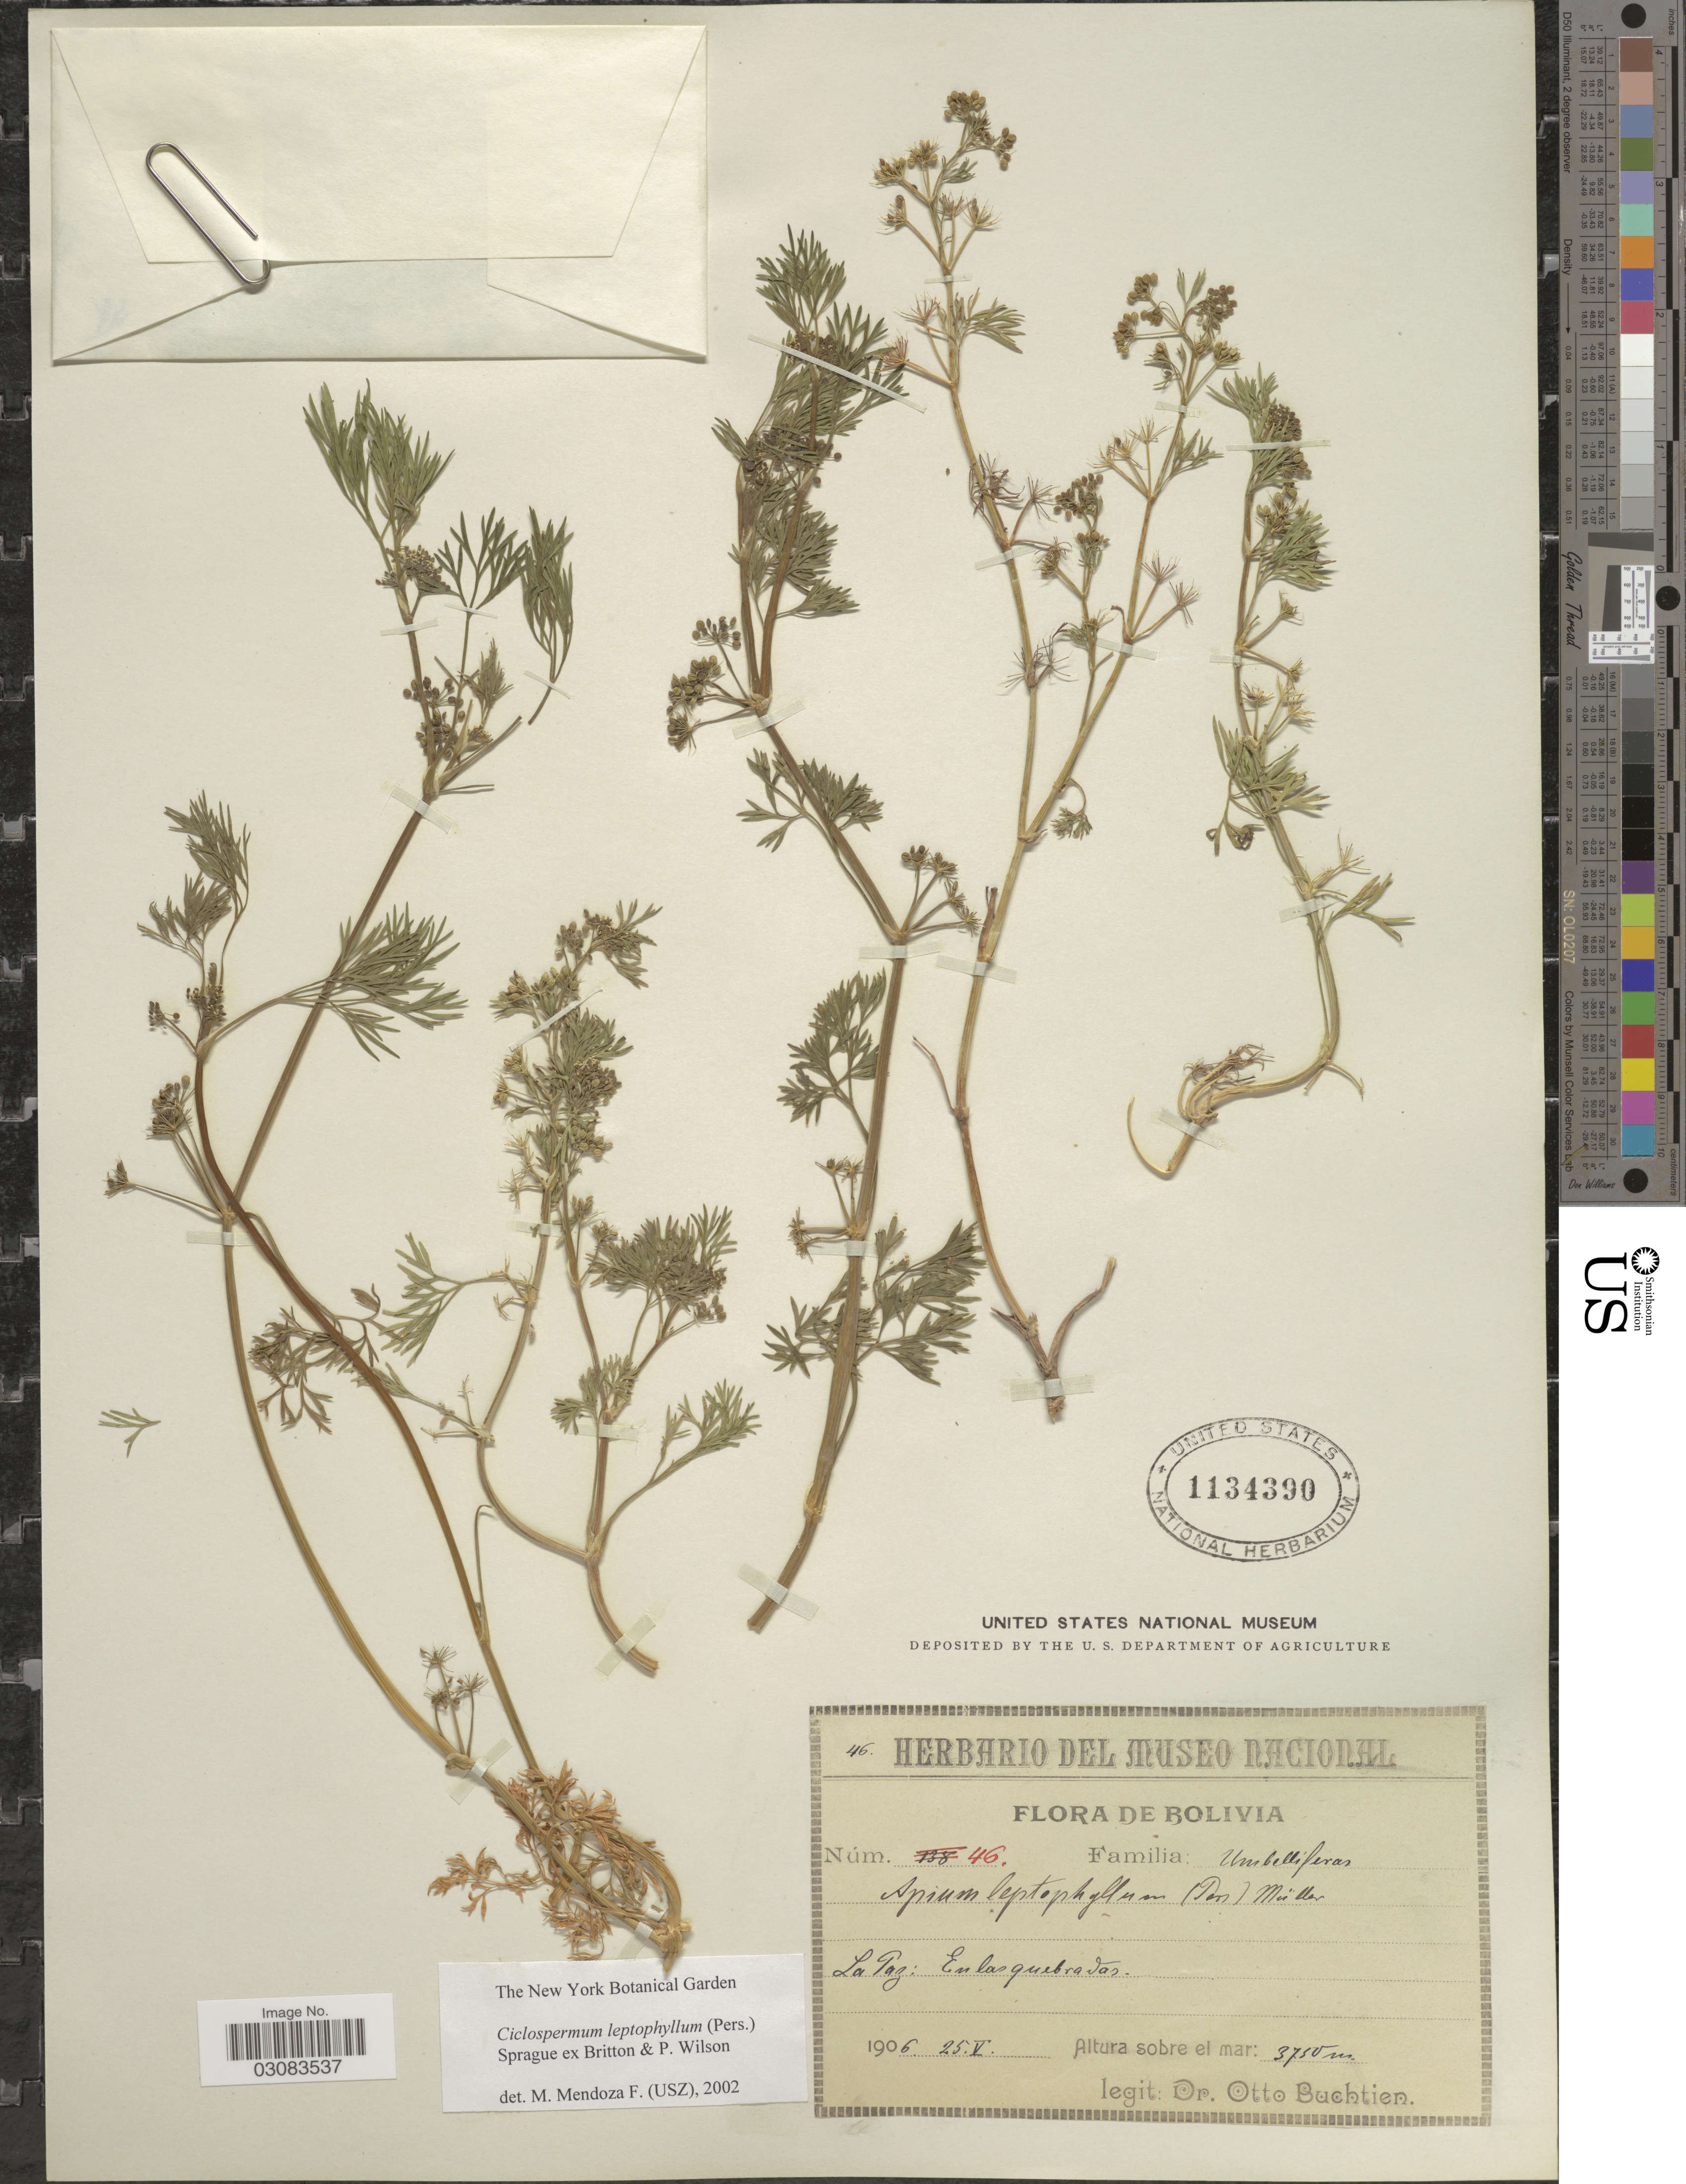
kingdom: Plantae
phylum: Tracheophyta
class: Magnoliopsida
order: Apiales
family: Apiaceae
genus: Cyclospermum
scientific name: Cyclospermum leptophyllum var. leptophyllum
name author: (Pers.) Sprague ex Britton & P. Wilson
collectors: O. Buchtien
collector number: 46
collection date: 1906-05-25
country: Bolivia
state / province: La Paz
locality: En las quebradas.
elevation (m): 3750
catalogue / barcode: US 1134390